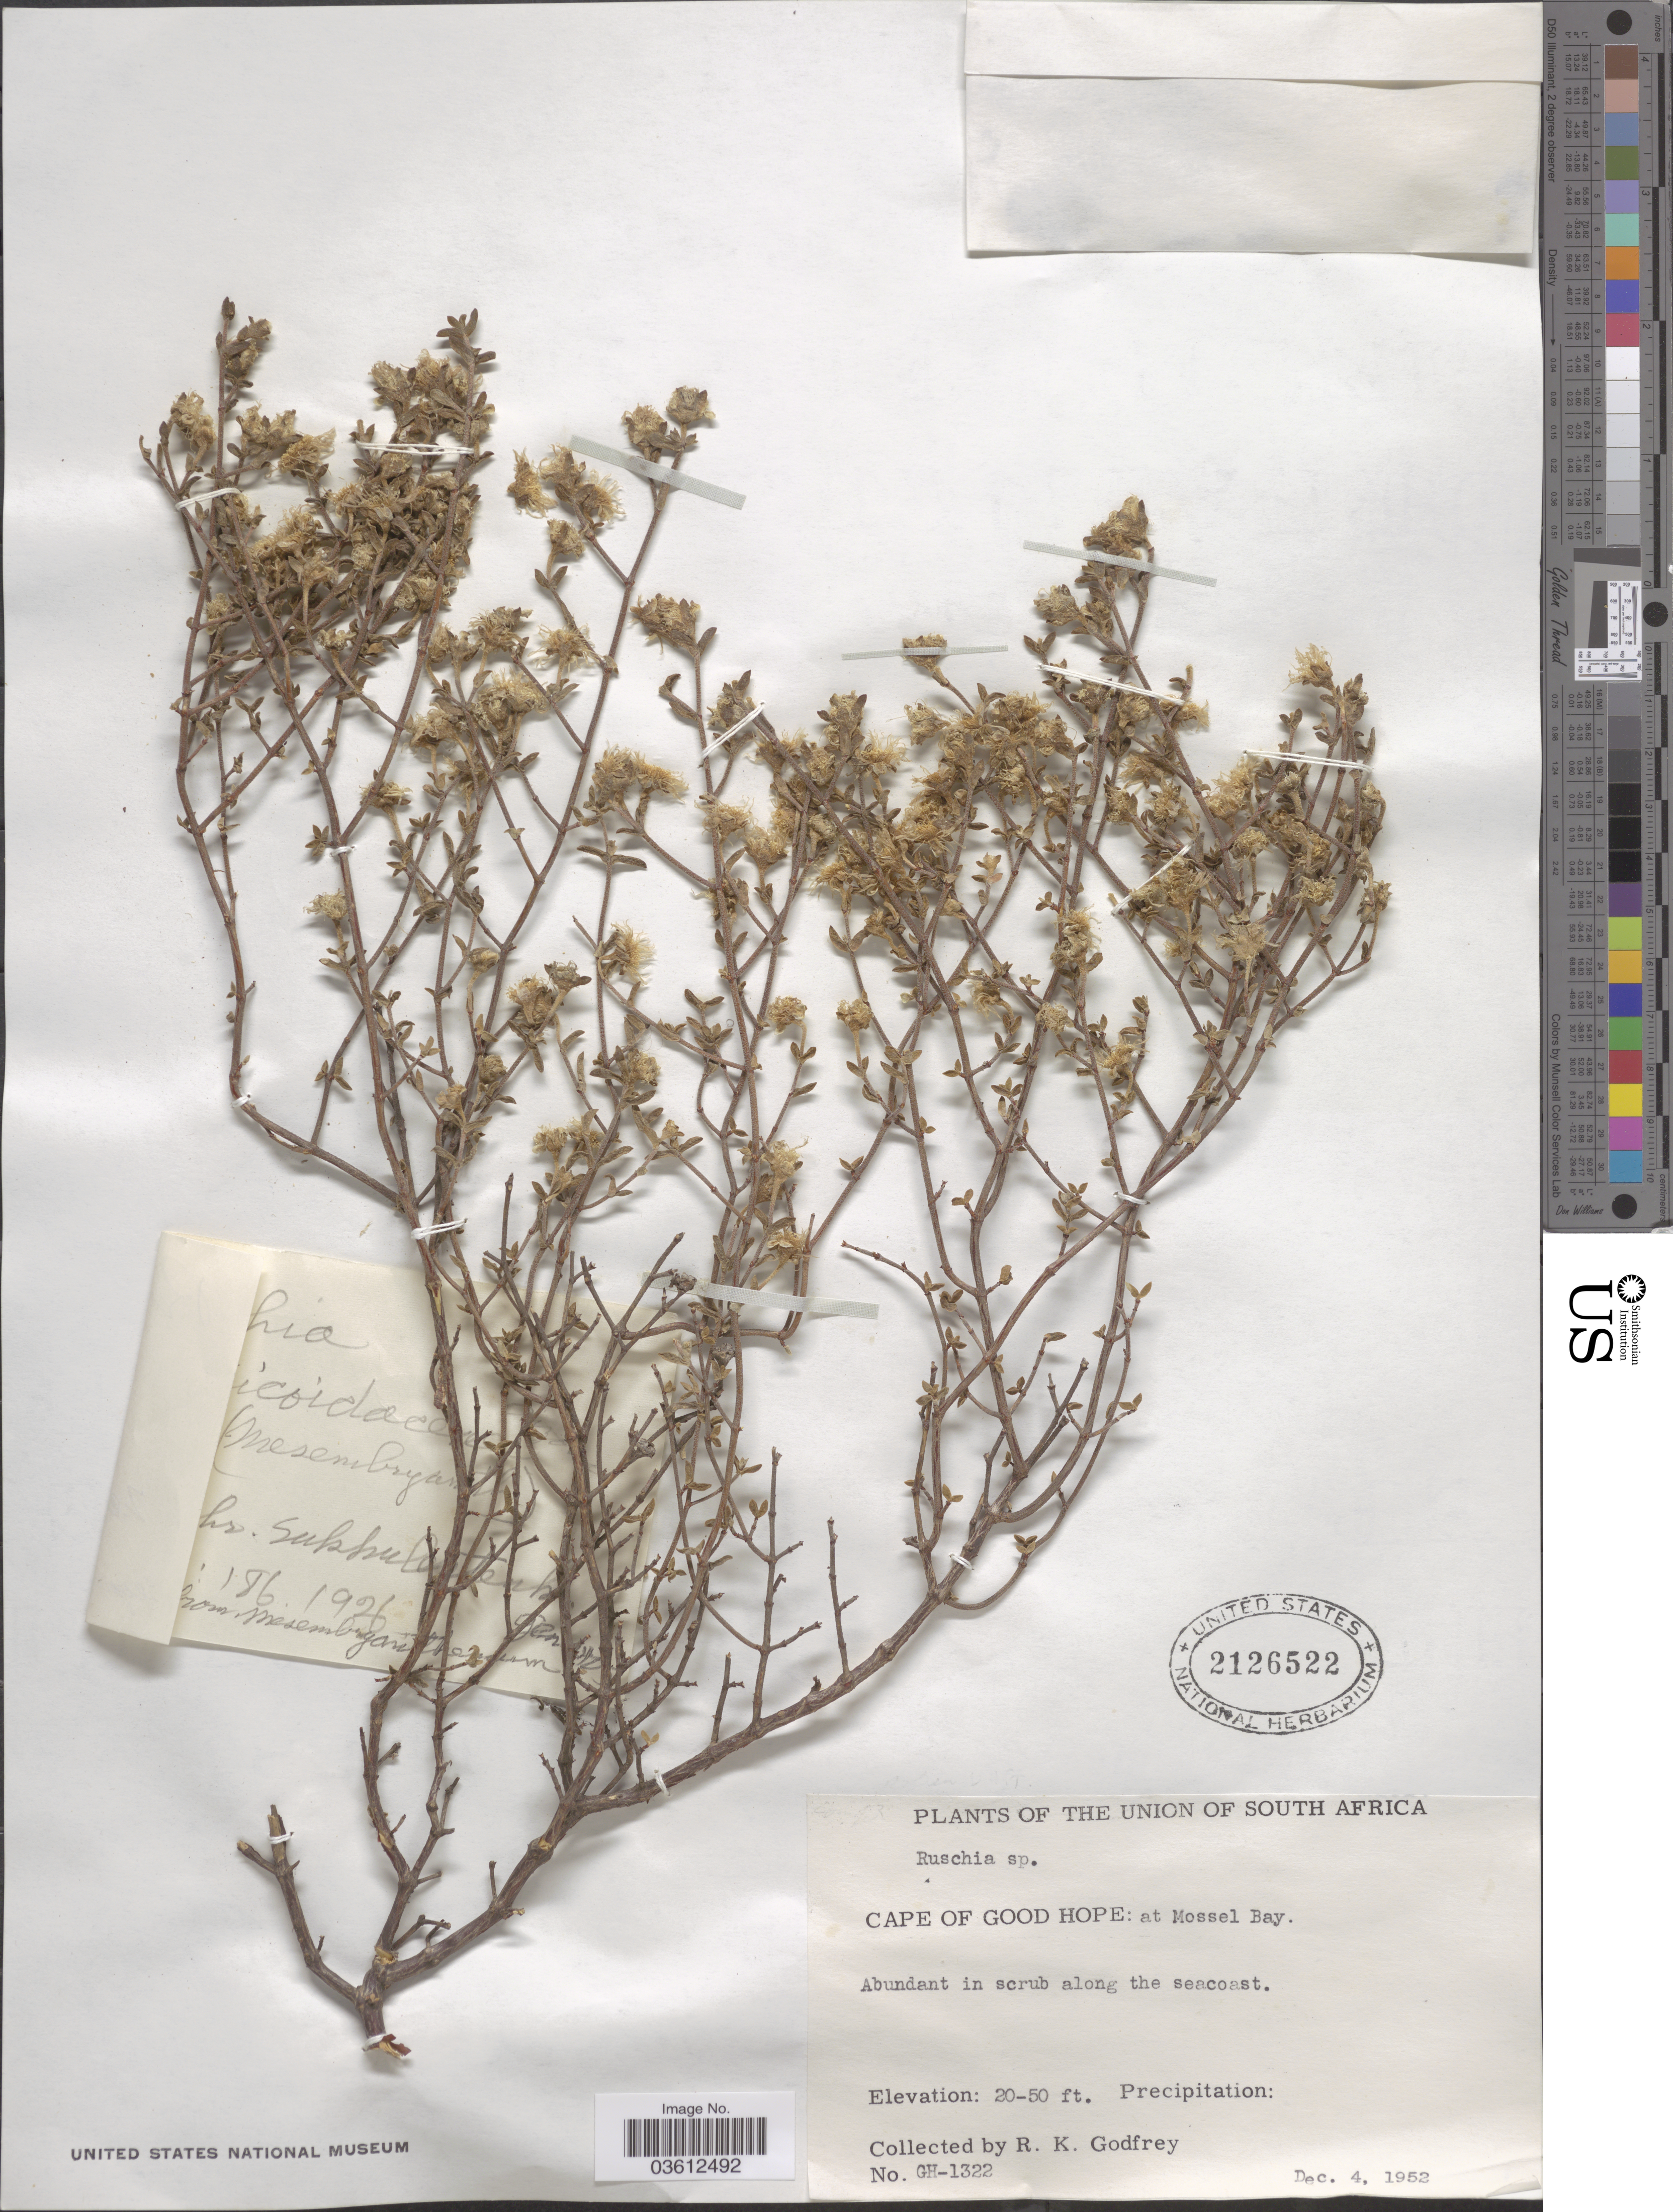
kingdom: Plantae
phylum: Tracheophyta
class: Magnoliopsida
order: Caryophyllales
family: Aizoaceae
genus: Ruschia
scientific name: Ruschia sp.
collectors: R. K. Godfrey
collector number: GH-1322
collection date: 1952-12-04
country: South Africa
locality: The Union of South Africa. Cape of Good Hope: at Mossel Bay.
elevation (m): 6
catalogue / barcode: US 2126522